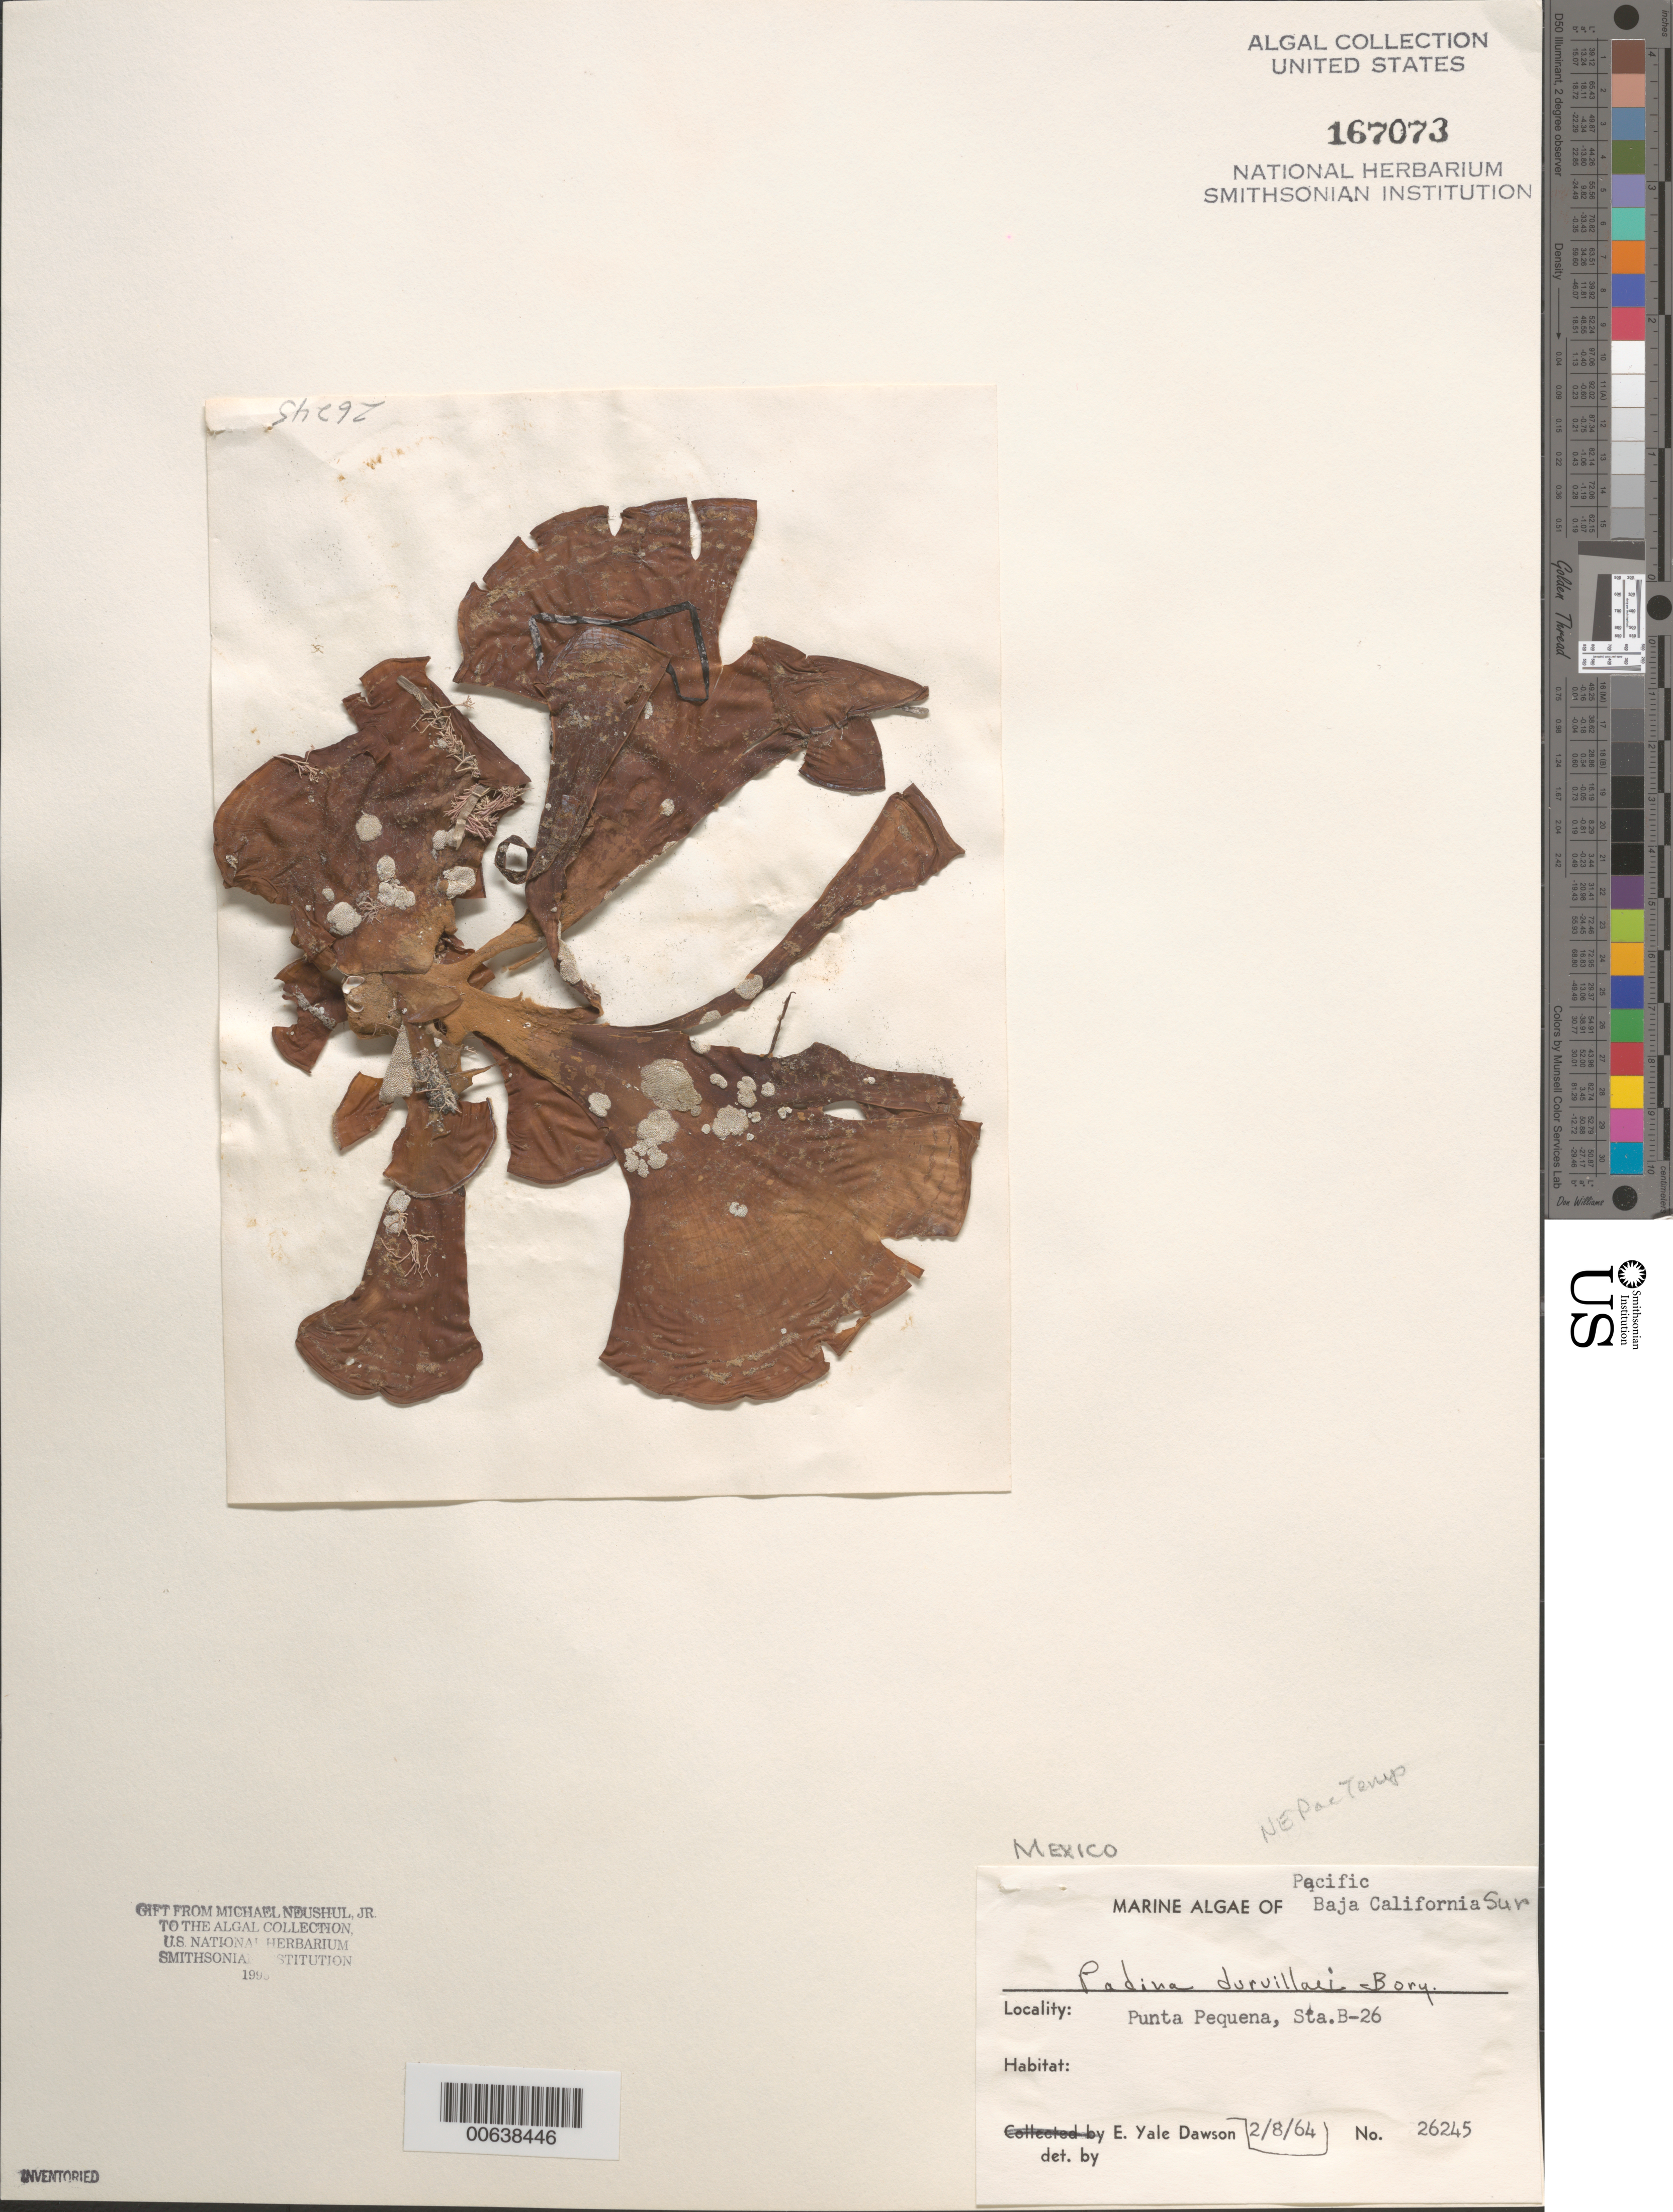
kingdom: Chromista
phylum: Ochrophyta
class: Phaeophyceae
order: Dictyotales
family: Dictyotaceae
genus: Padina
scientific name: Padina durvillaei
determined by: Dawson, E. Y.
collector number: EYD 26245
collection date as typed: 08 Feb 1964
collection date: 1964-02-08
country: Mexico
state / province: Baja California Sur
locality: Punta Pequena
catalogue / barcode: US 167073